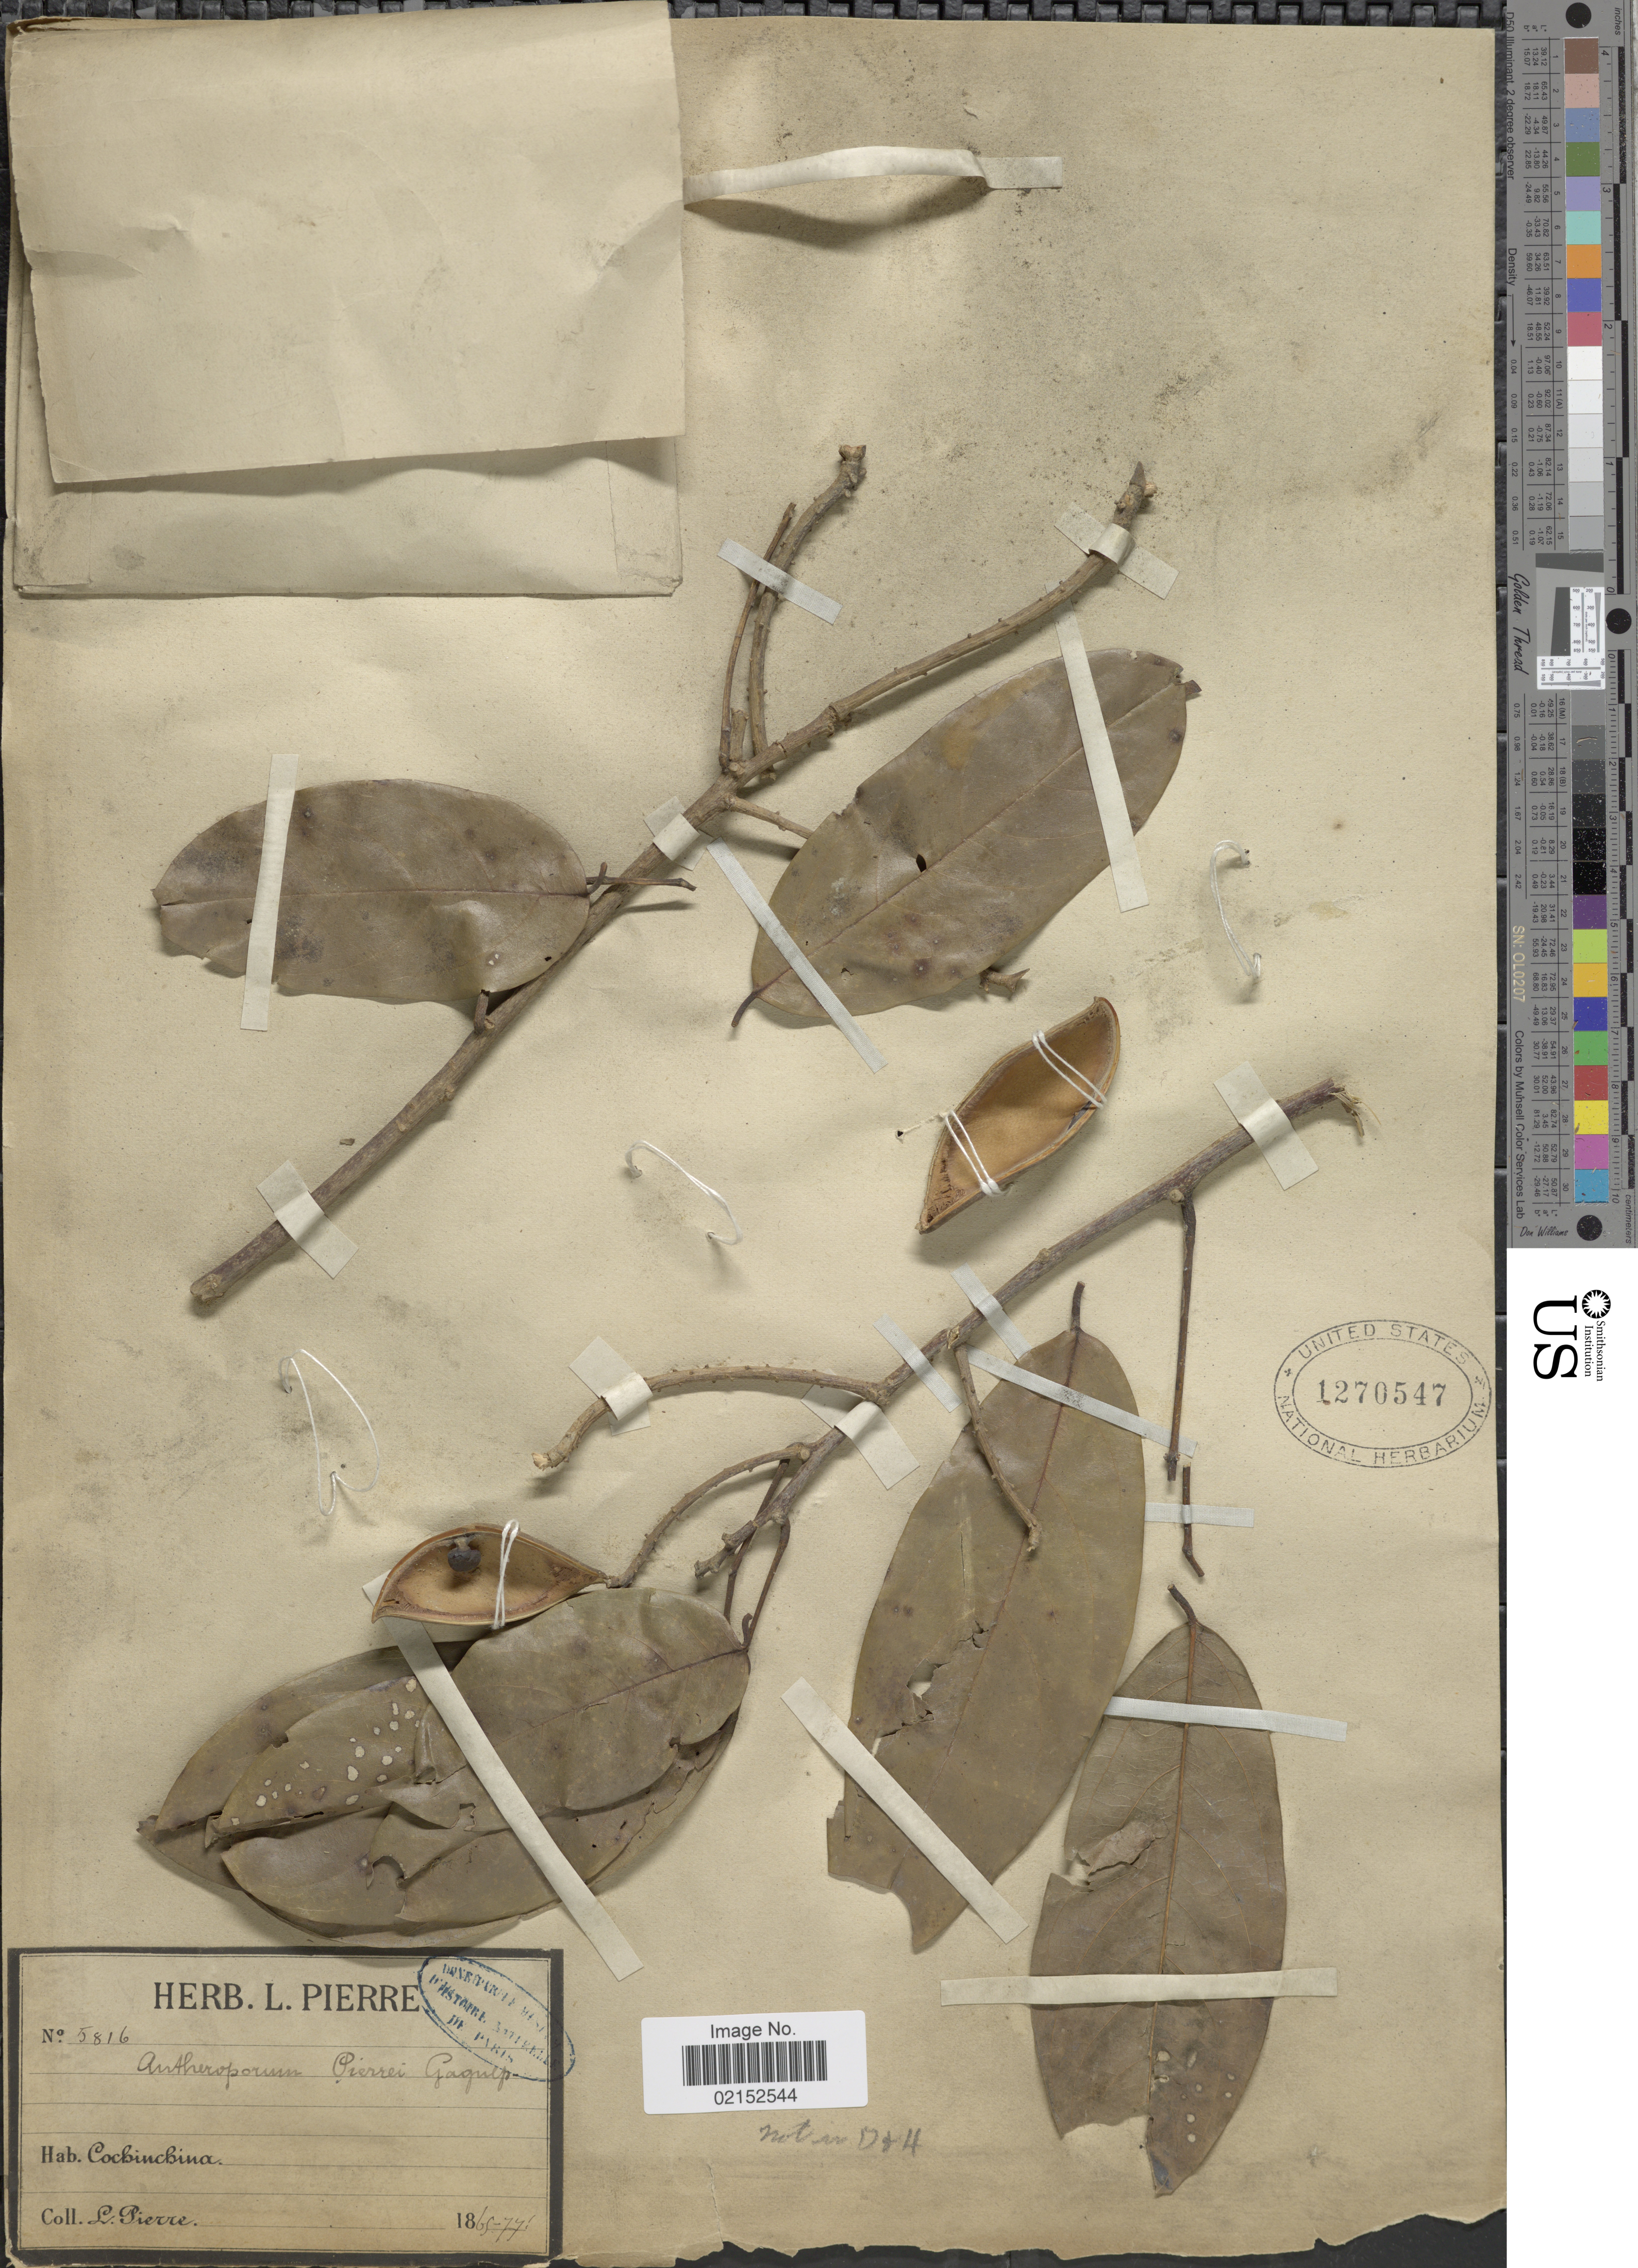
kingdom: Plantae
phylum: Tracheophyta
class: Magnoliopsida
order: Fabales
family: Fabaceae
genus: Antheroporum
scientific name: Antheroporum pierrei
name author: Gagnep.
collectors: L. Pierre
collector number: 5816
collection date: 1865/1877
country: Vietnam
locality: Cochinchina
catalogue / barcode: US 1270547